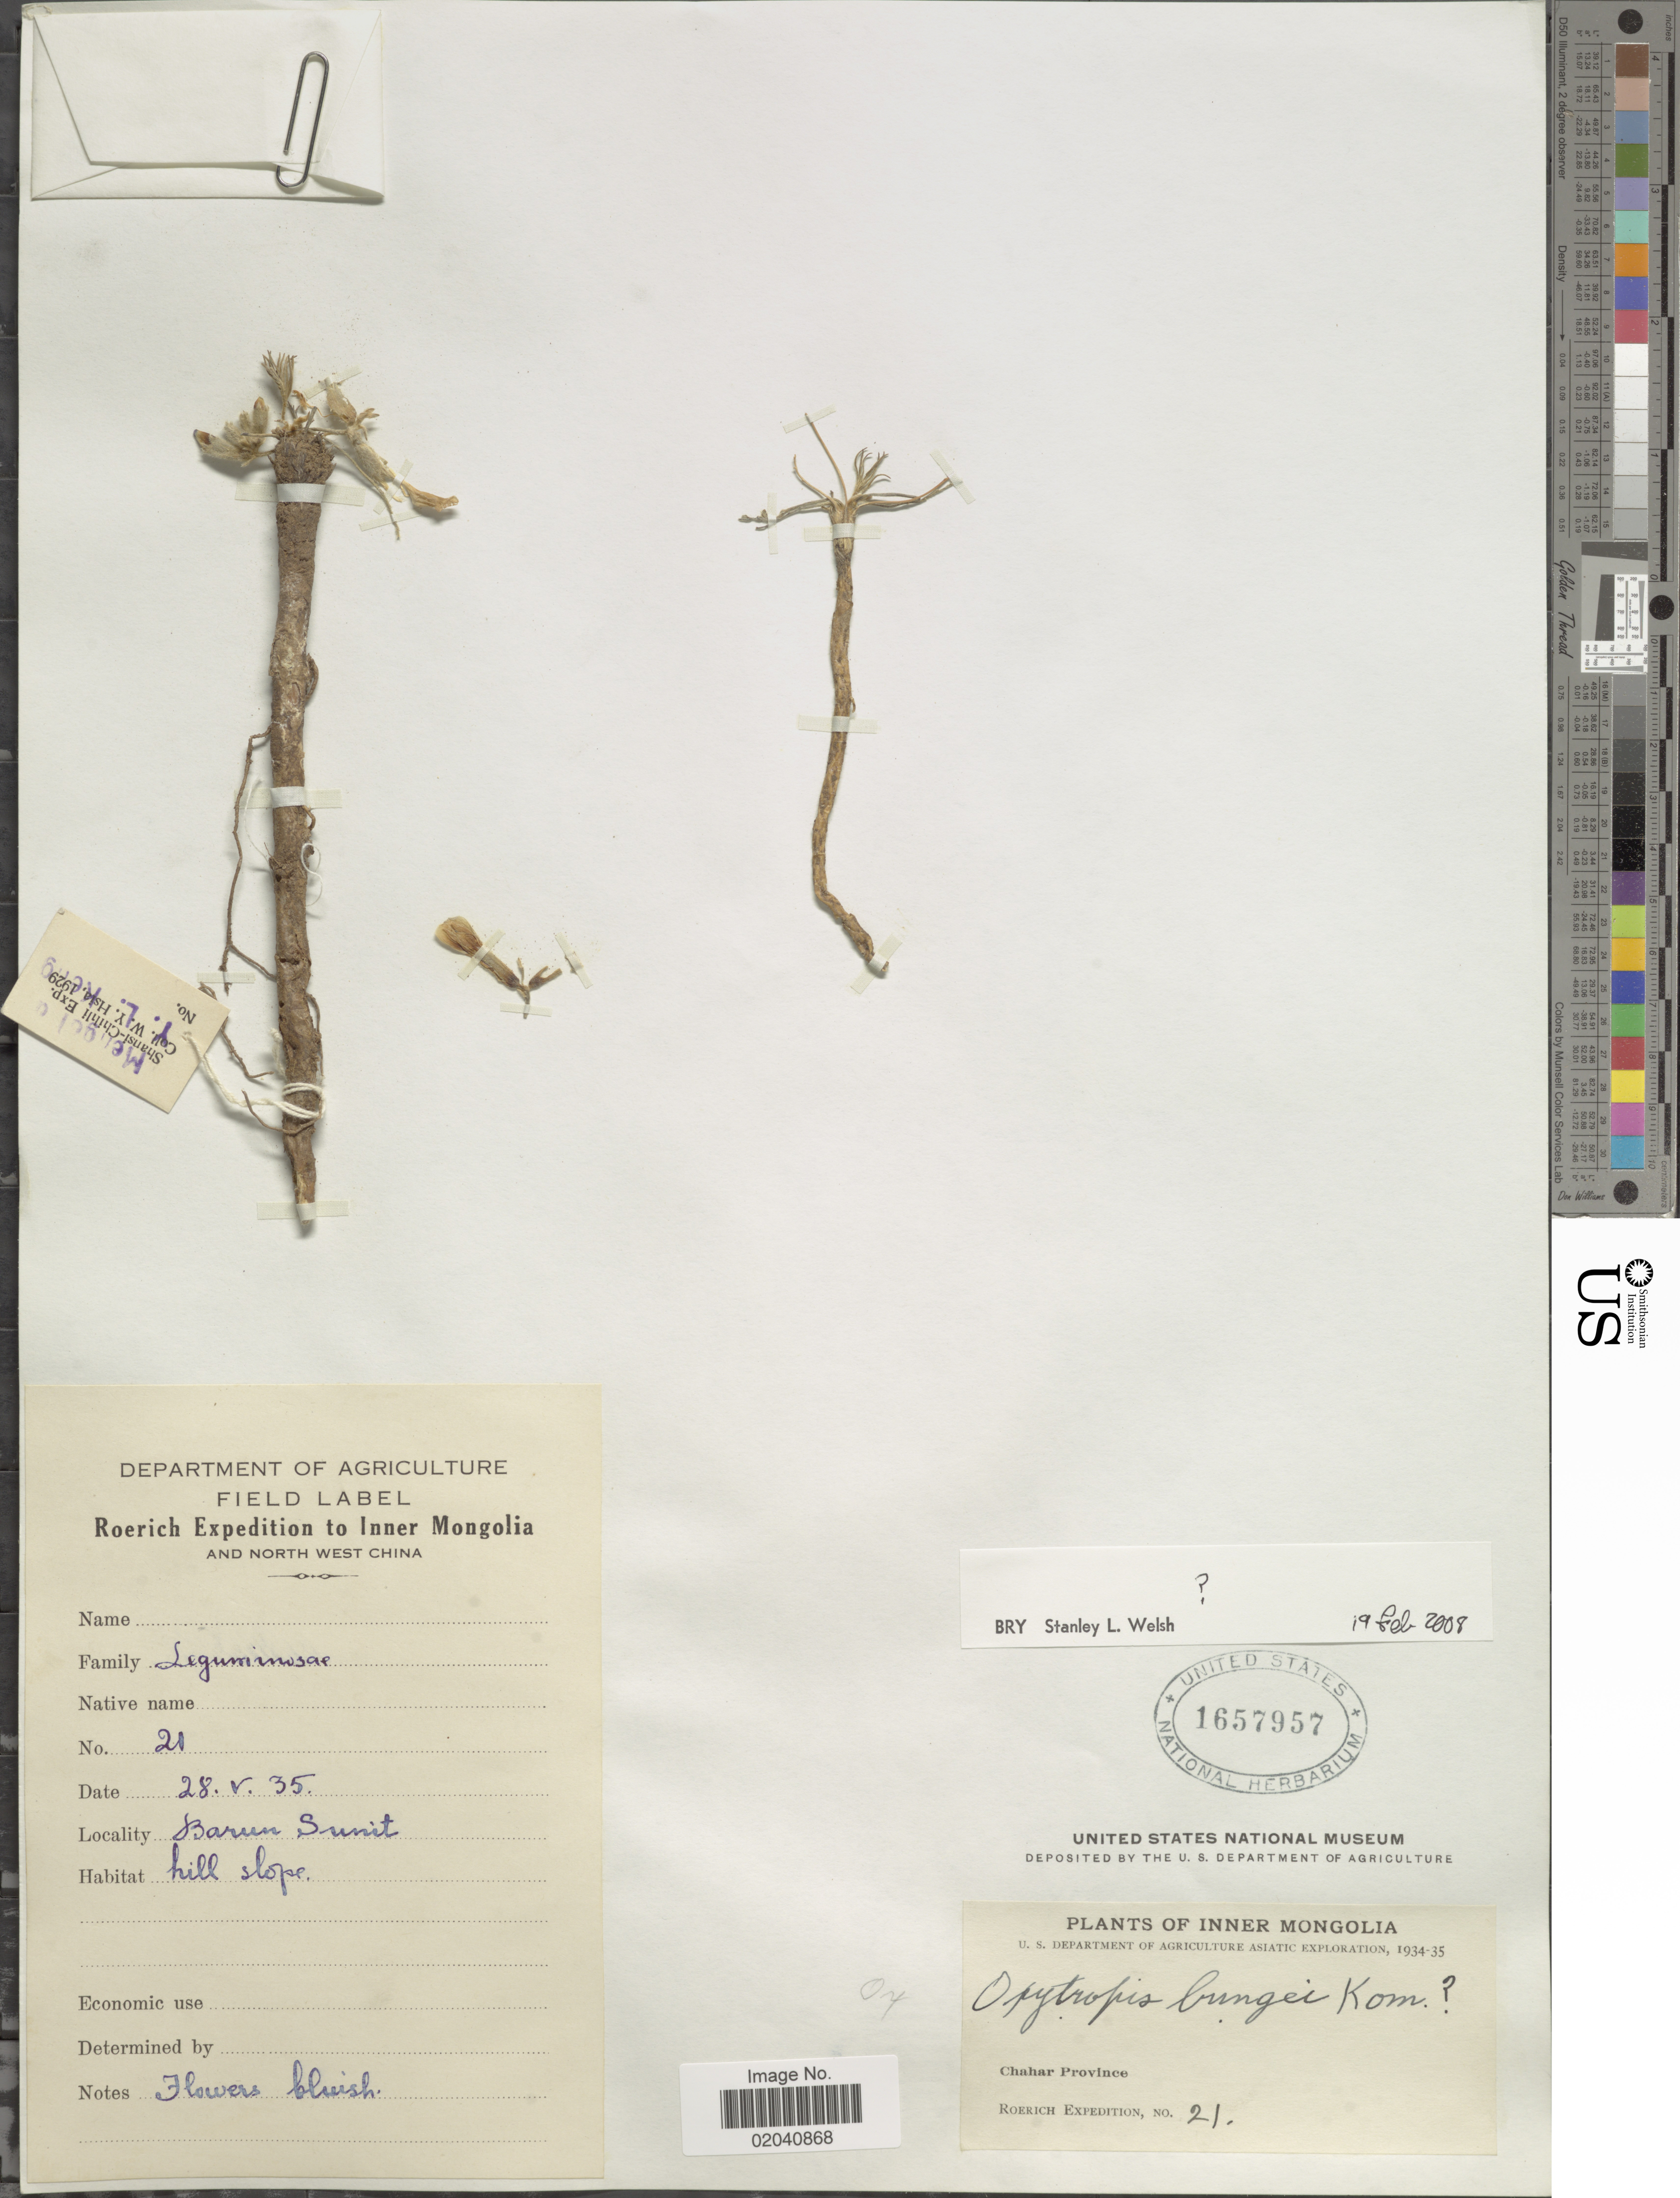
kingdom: Plantae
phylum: Tracheophyta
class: Magnoliopsida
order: Fabales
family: Fabaceae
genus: Oxytropis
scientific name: Oxytropis bungei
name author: Kom.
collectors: Roerich Expedition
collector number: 21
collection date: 1935-05-28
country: China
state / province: Nei Monggol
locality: Inner Mongolia and North West China, Barren Sunit, hill slope, Chahar Province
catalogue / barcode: US 1657957